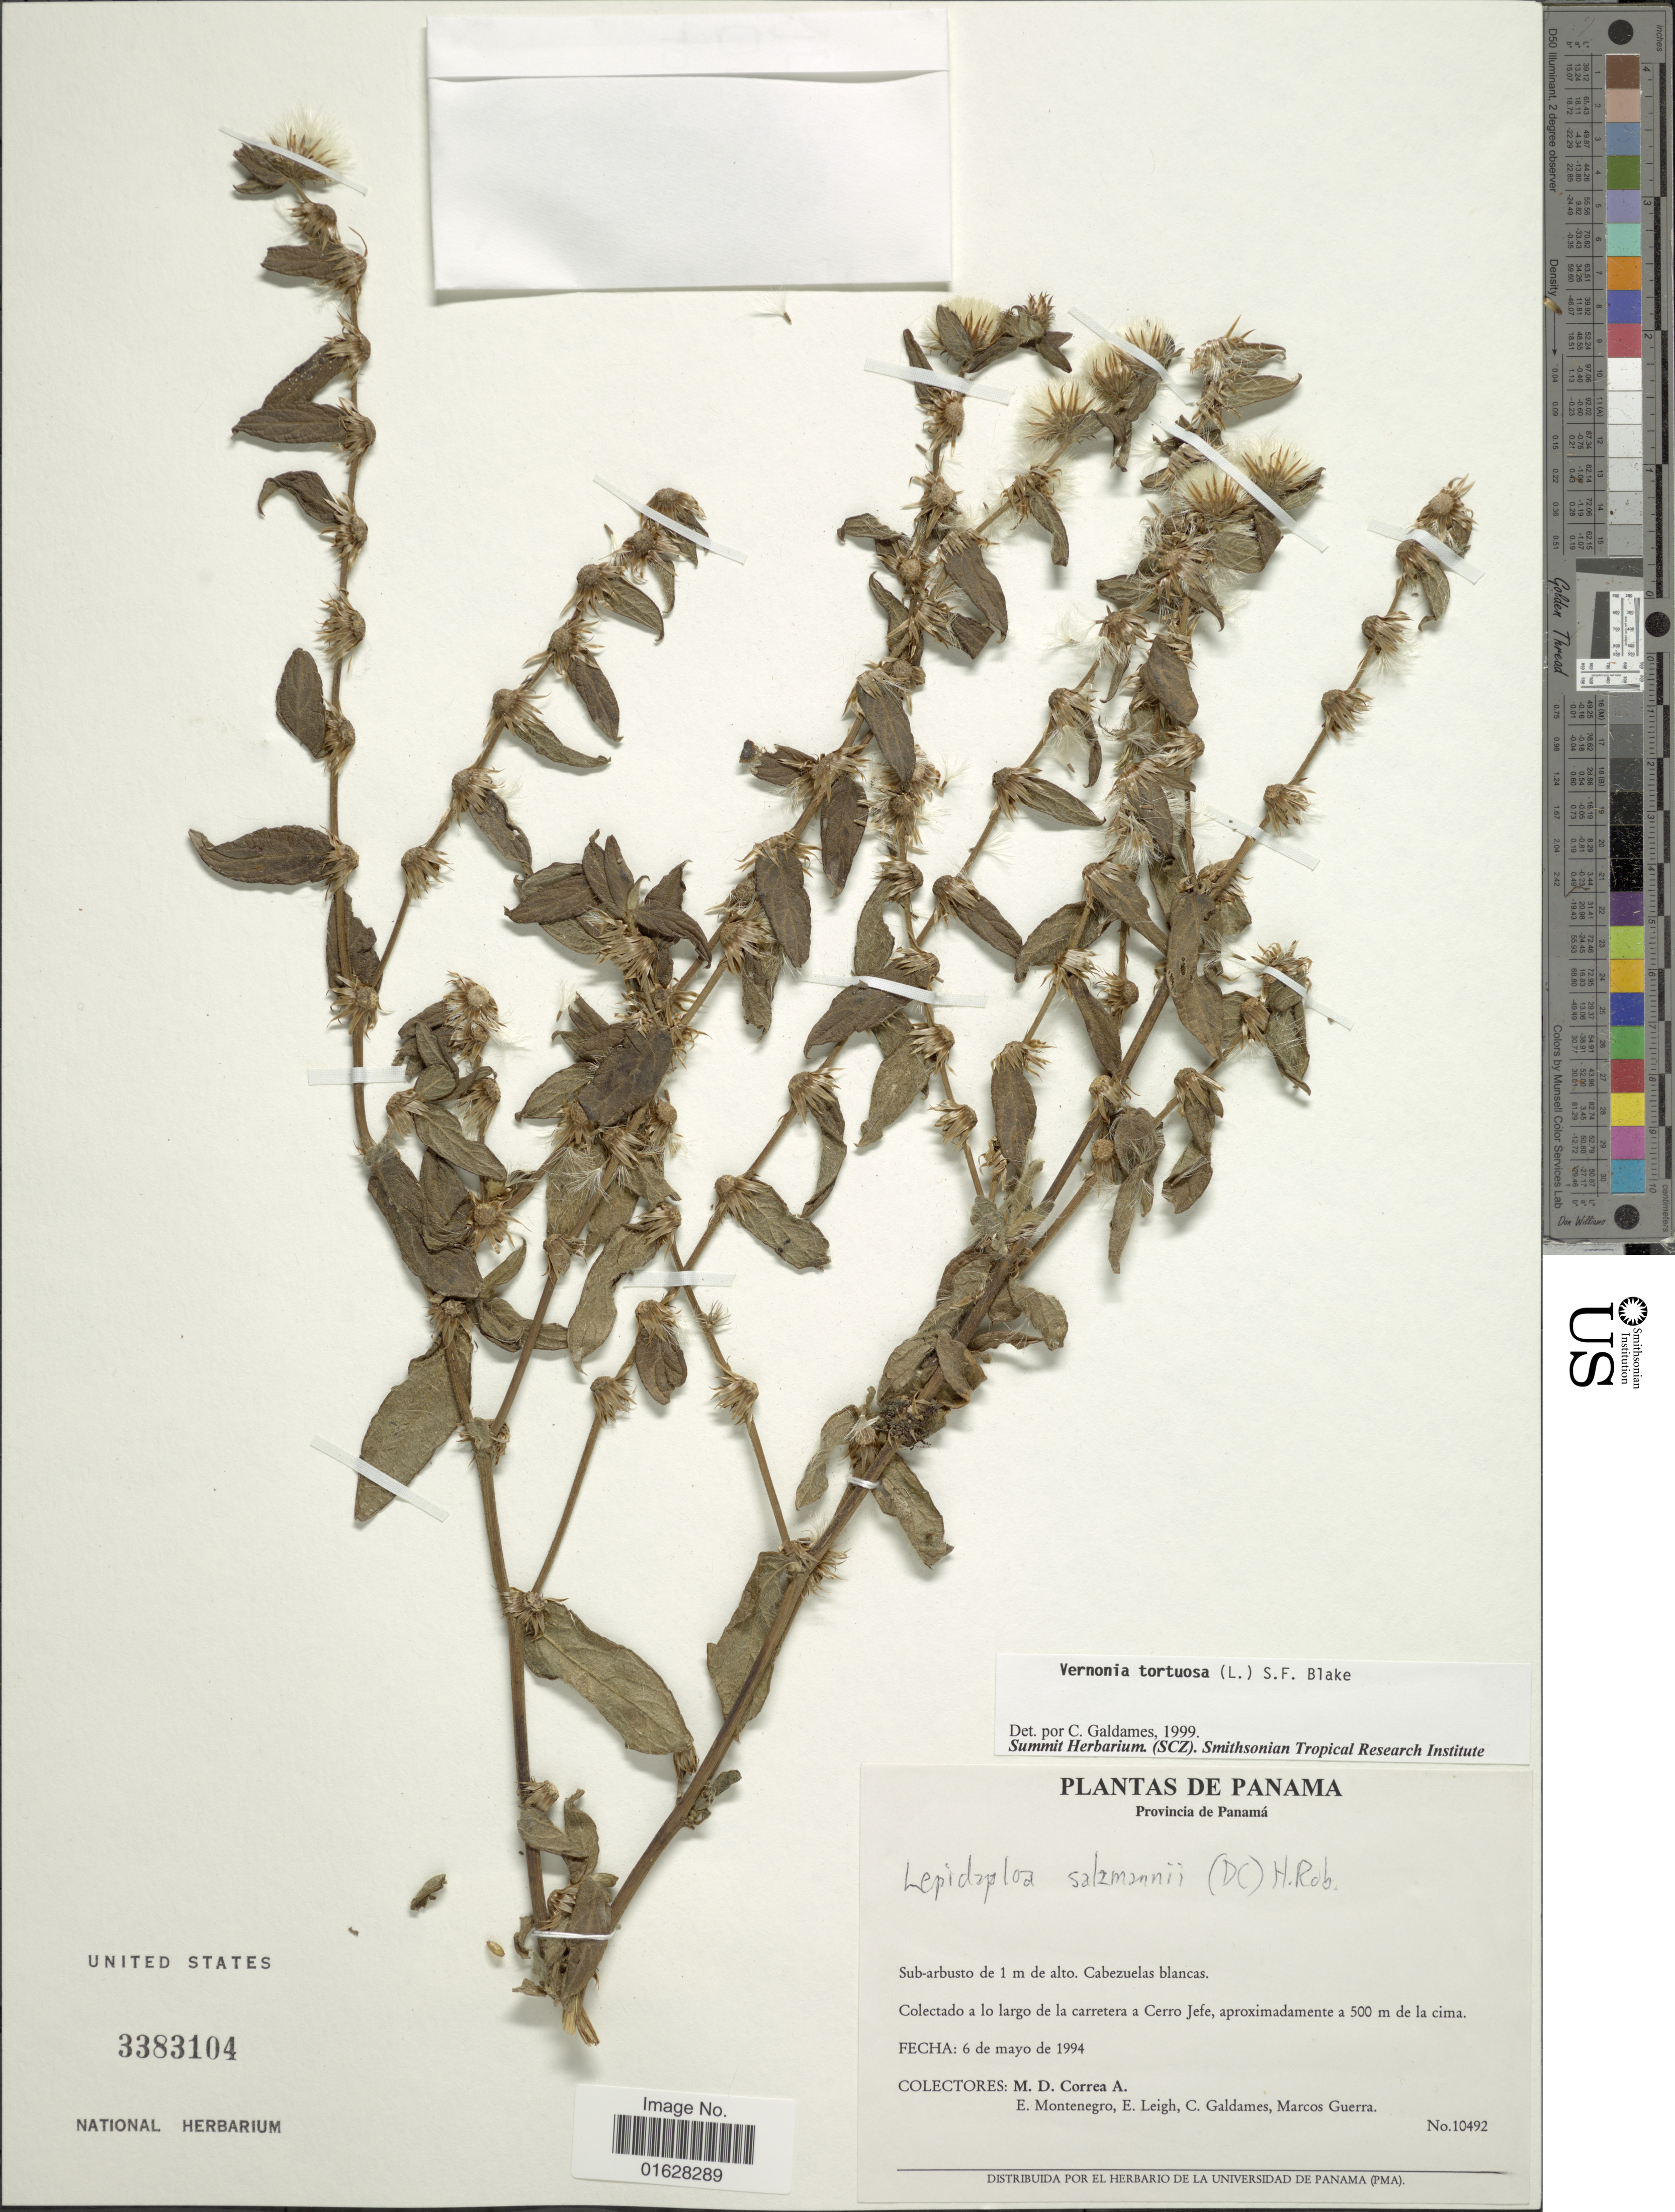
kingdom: Plantae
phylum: Tracheophyta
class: Magnoliopsida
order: Asterales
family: Asteraceae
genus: Lepidaploa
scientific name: Lepidaploa salzmannii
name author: (DC.) H. Rob.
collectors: M. D. Corrêa-A., E. Montenegro, E. Leigh, C. Galdames & M. Guerra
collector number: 10492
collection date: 1994-05-06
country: Panama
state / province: Panamá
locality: Provincia de Panama, carretera a Cerro Jefe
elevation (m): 500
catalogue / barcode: US 3383104